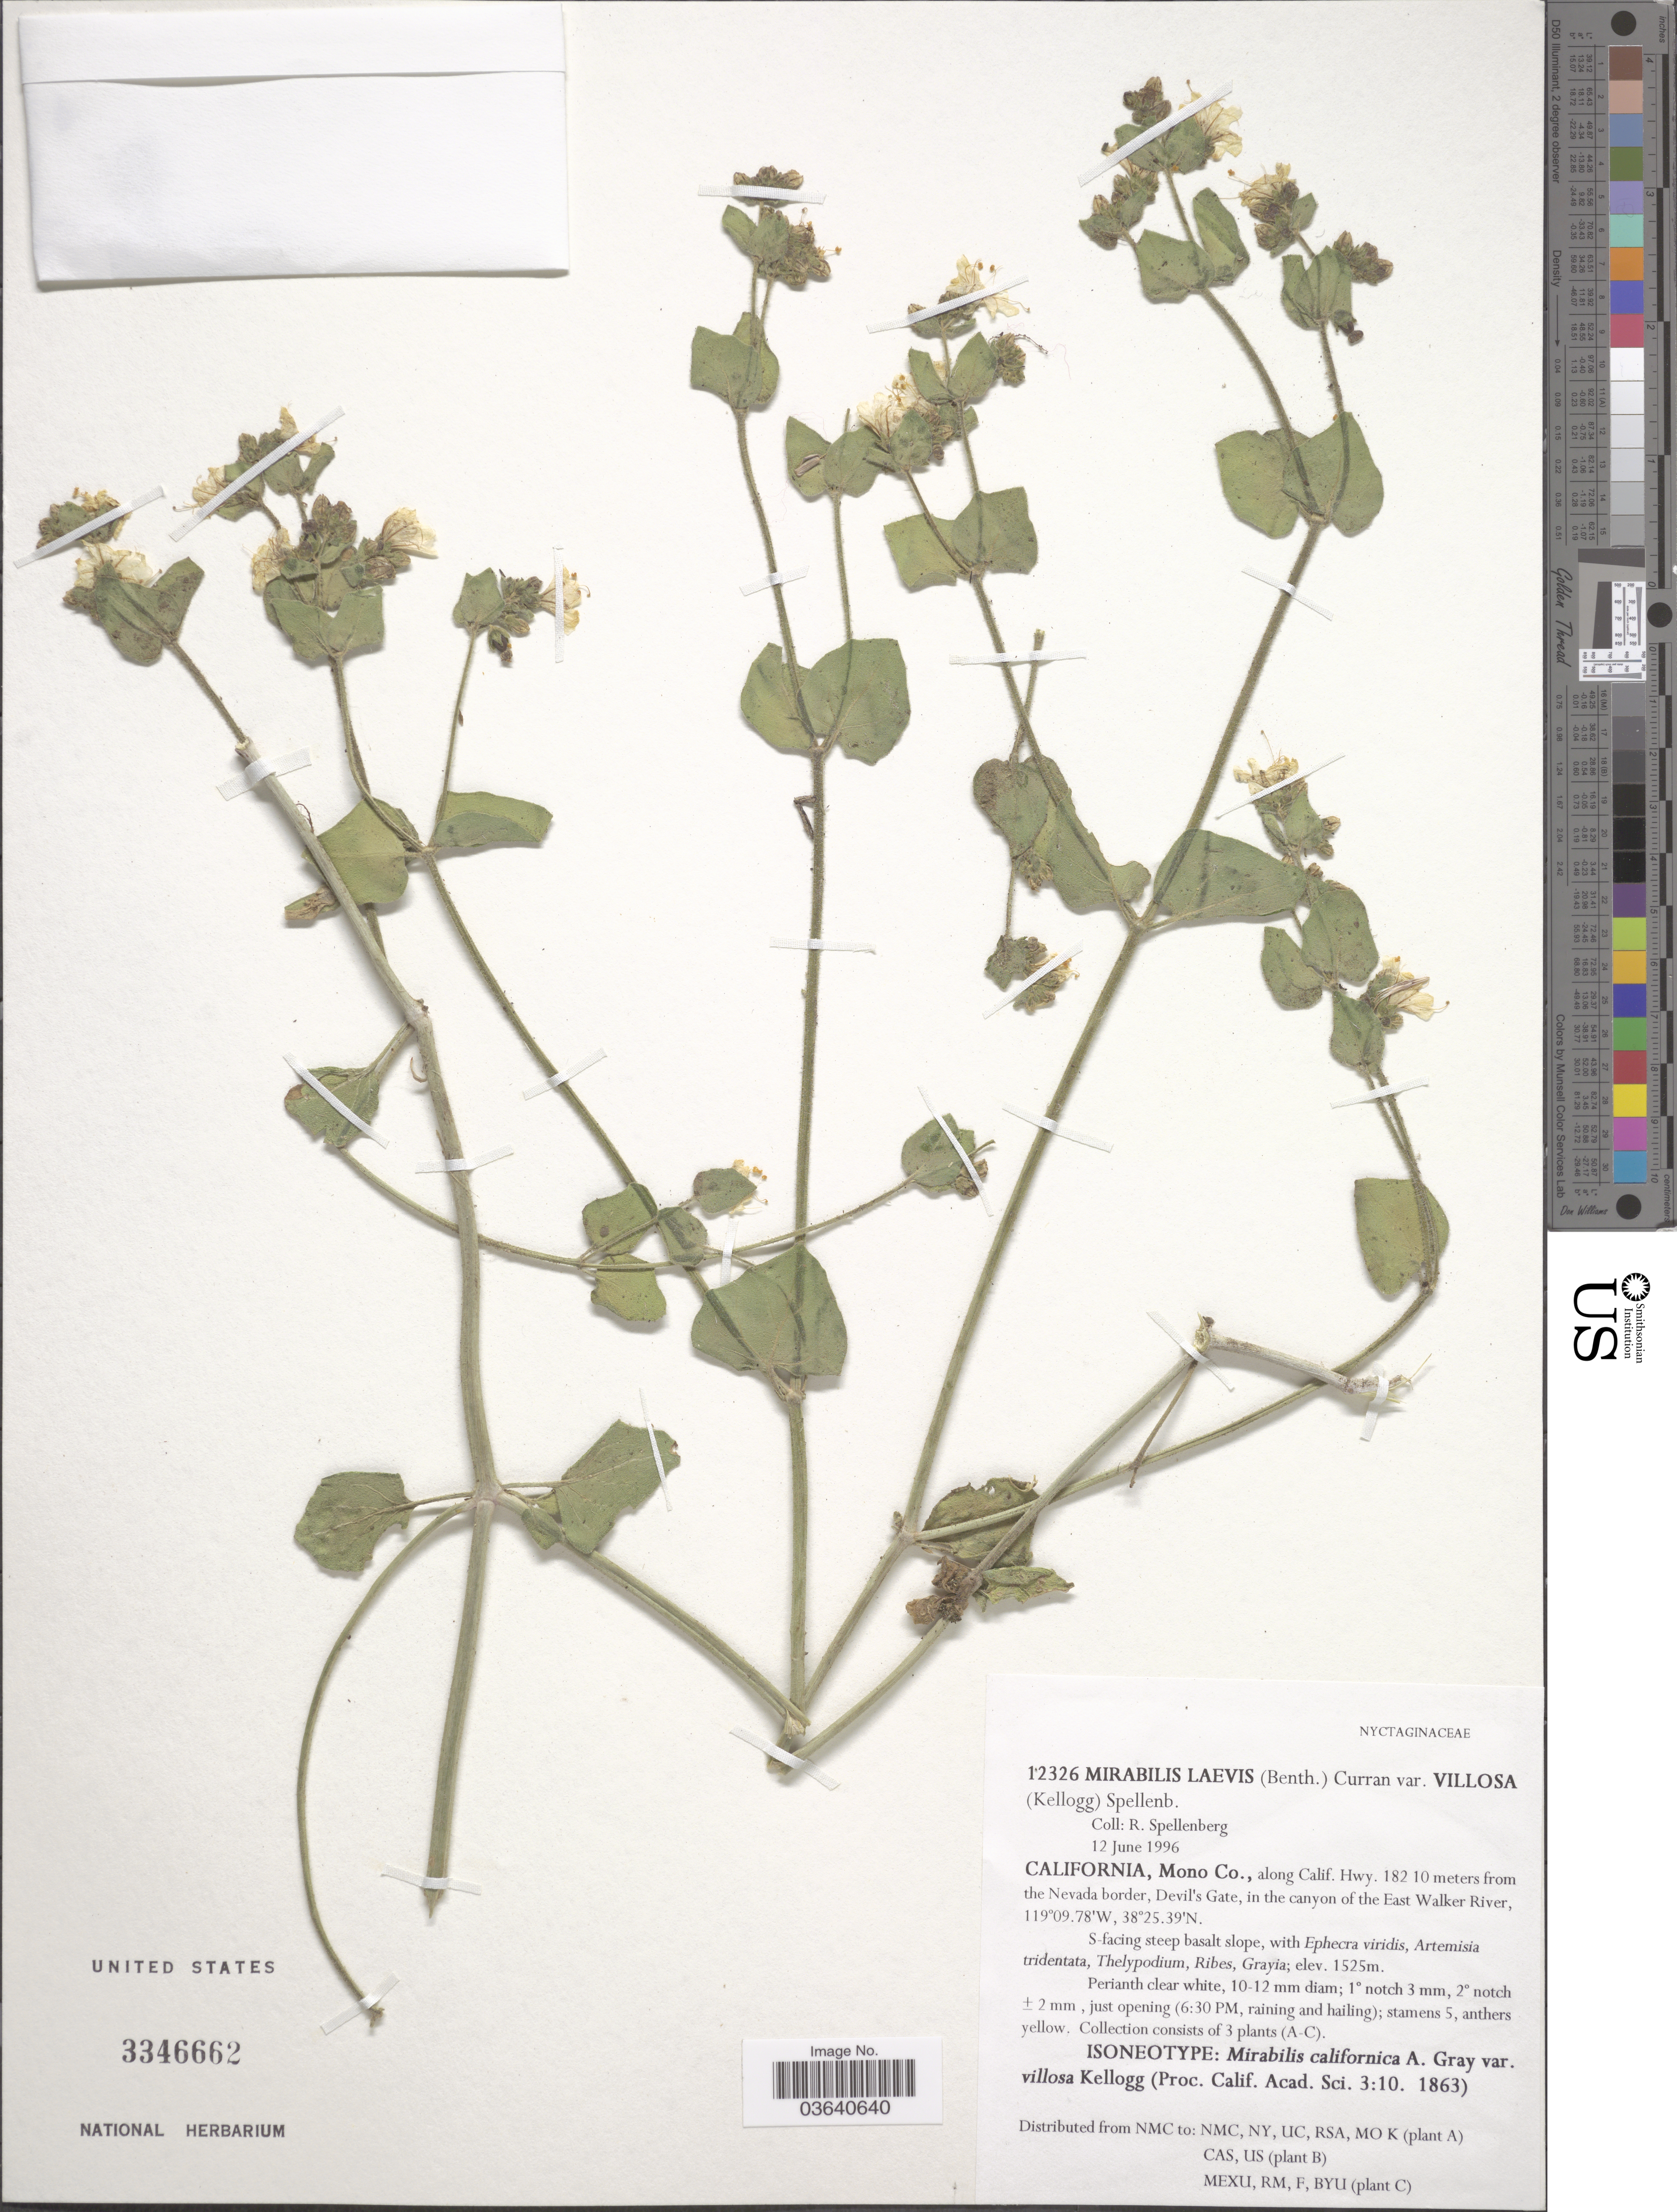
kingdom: Plantae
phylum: Tracheophyta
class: Magnoliopsida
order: Caryophyllales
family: Nyctaginaceae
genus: Mirabilis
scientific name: Mirabilis laevis var. villosa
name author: (Kellogg) Spellenb.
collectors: R. Spellenberg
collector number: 12326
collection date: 1996-06-12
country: United States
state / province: California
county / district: Mono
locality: Mono Co., along Calif. Hwy. 182 10 meters from the Nevada border, Devil's Gate, in the canyon of the East Walker River.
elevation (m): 1525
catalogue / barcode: US 3346662